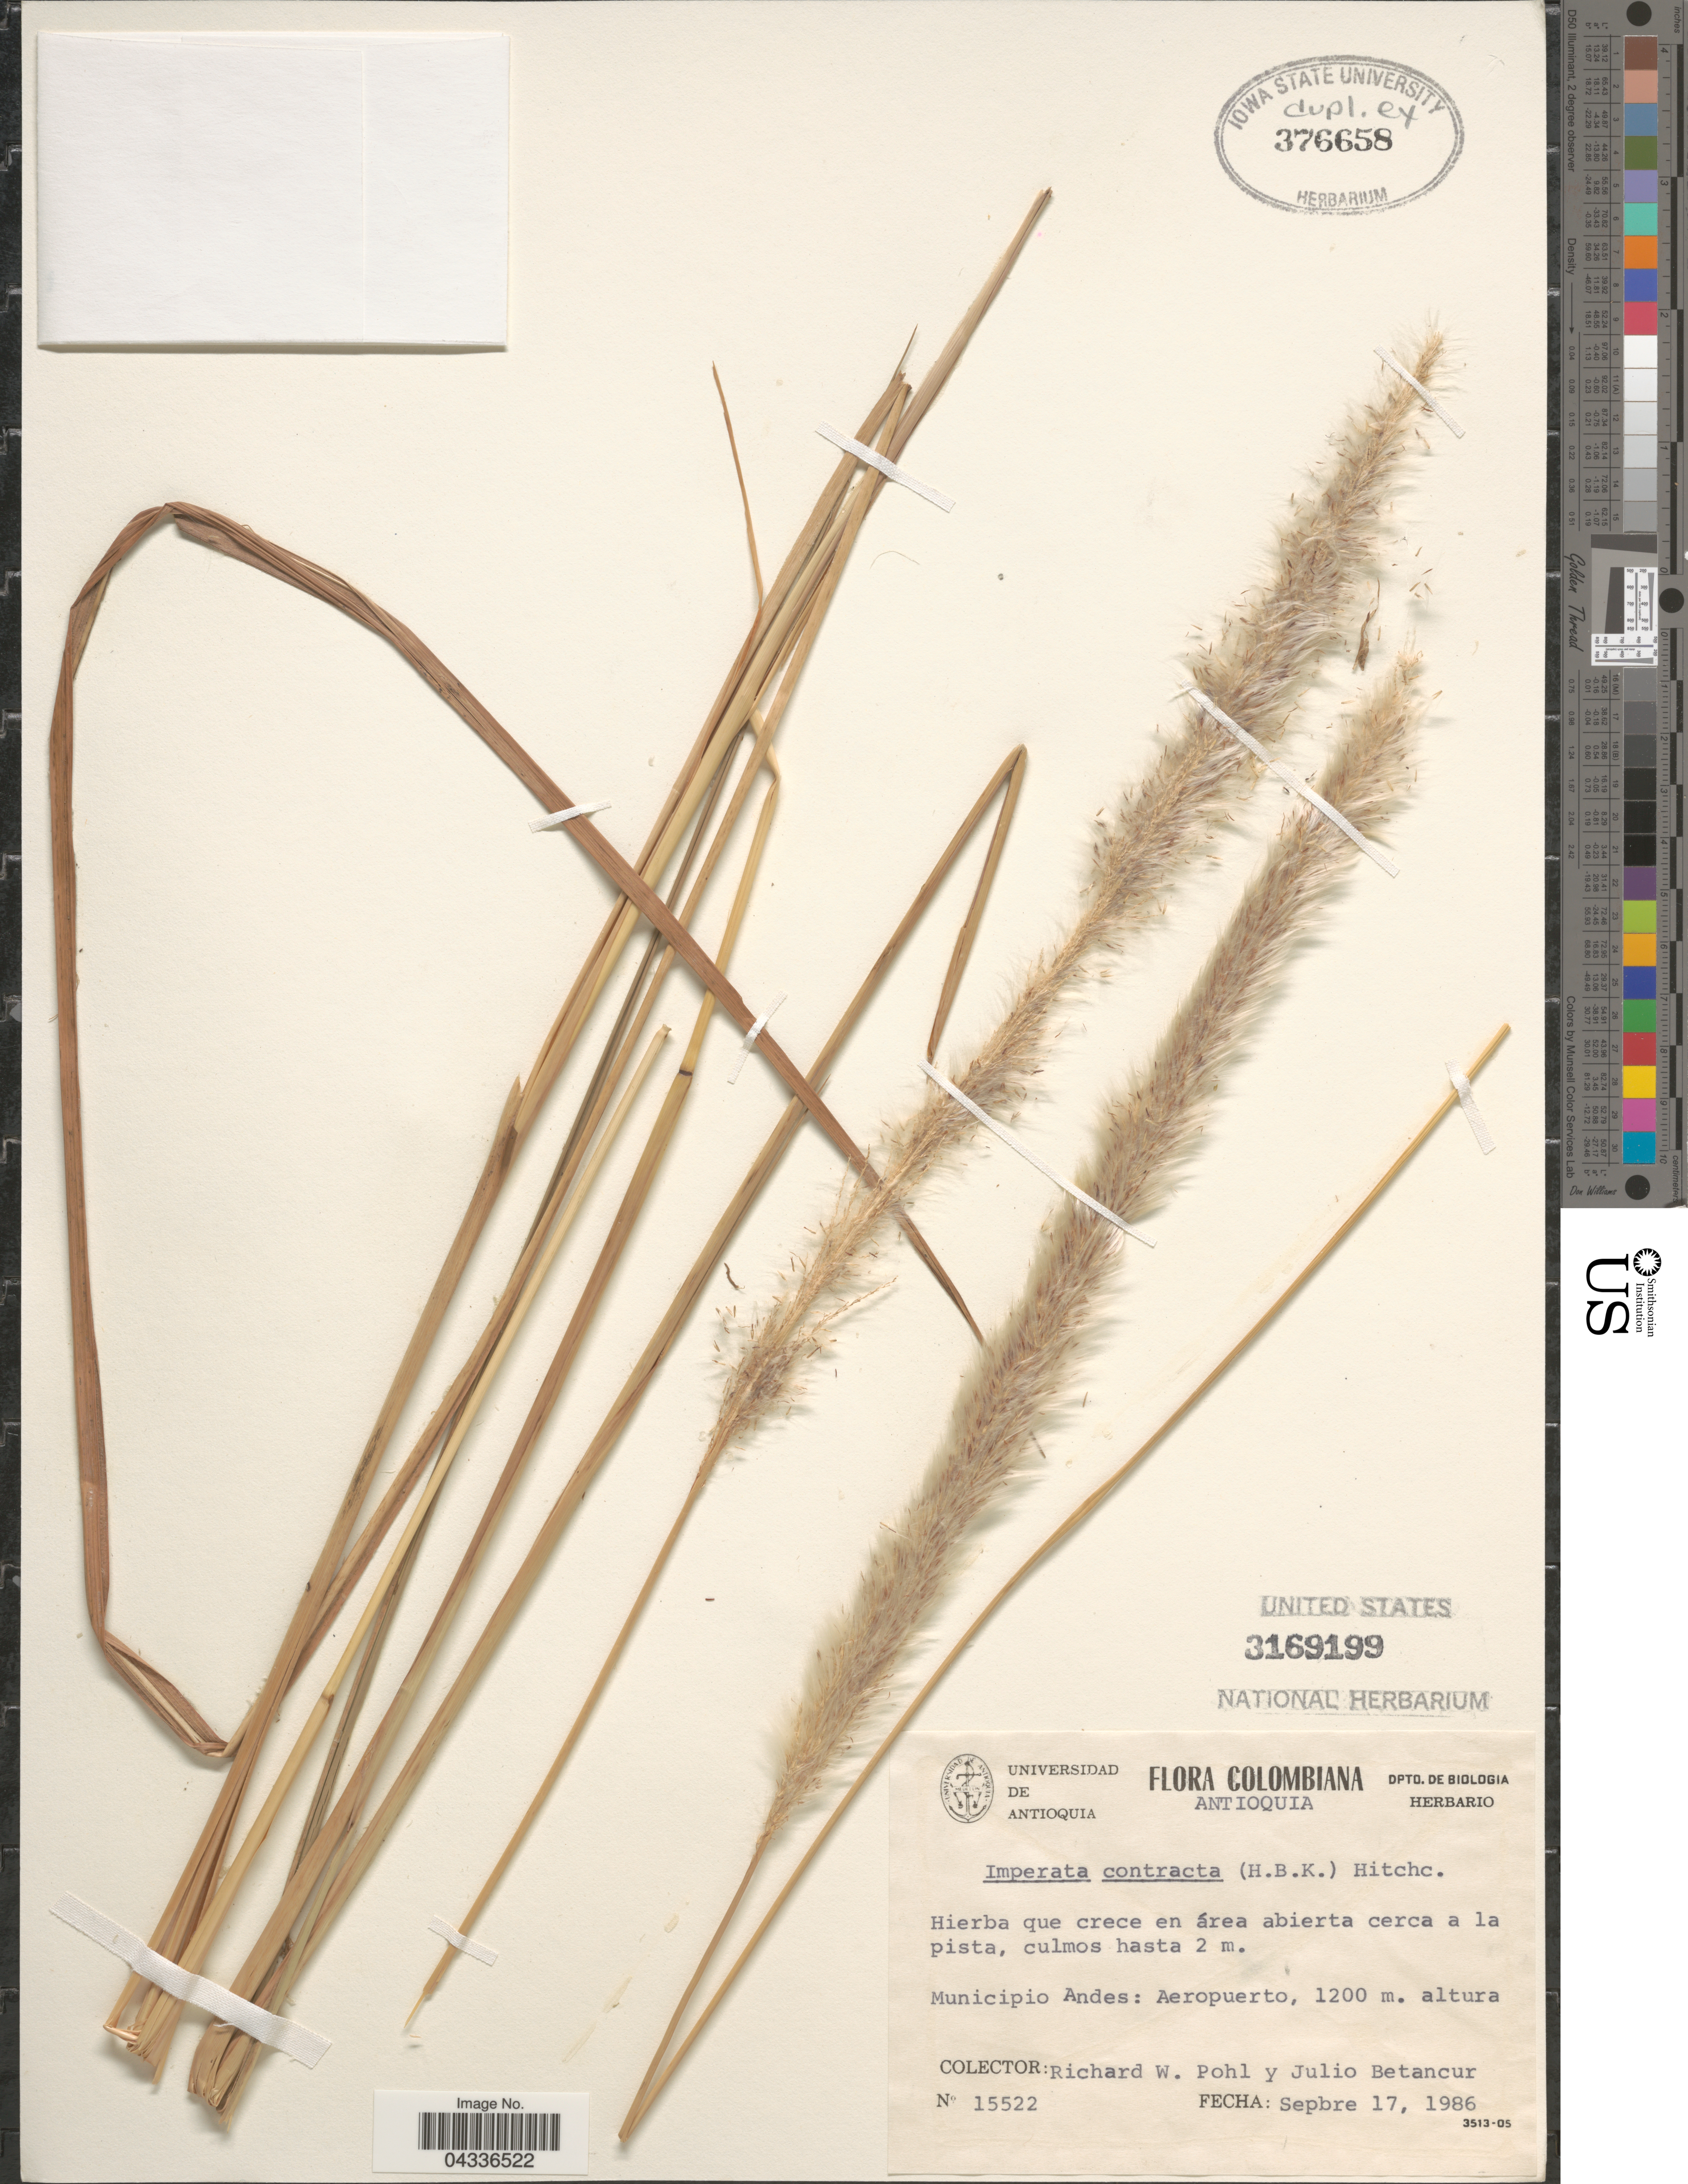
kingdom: Plantae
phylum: Tracheophyta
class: Liliopsida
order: Poales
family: Poaceae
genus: Imperata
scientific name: Imperata contracta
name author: (Kunth) Hitchc.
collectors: R. W. Pohl & J. Betancur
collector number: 15522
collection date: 1986-09-17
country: Colombia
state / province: Antioquia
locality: Municipio Andes: Aeropuerto.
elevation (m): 1200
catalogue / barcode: US 3169199